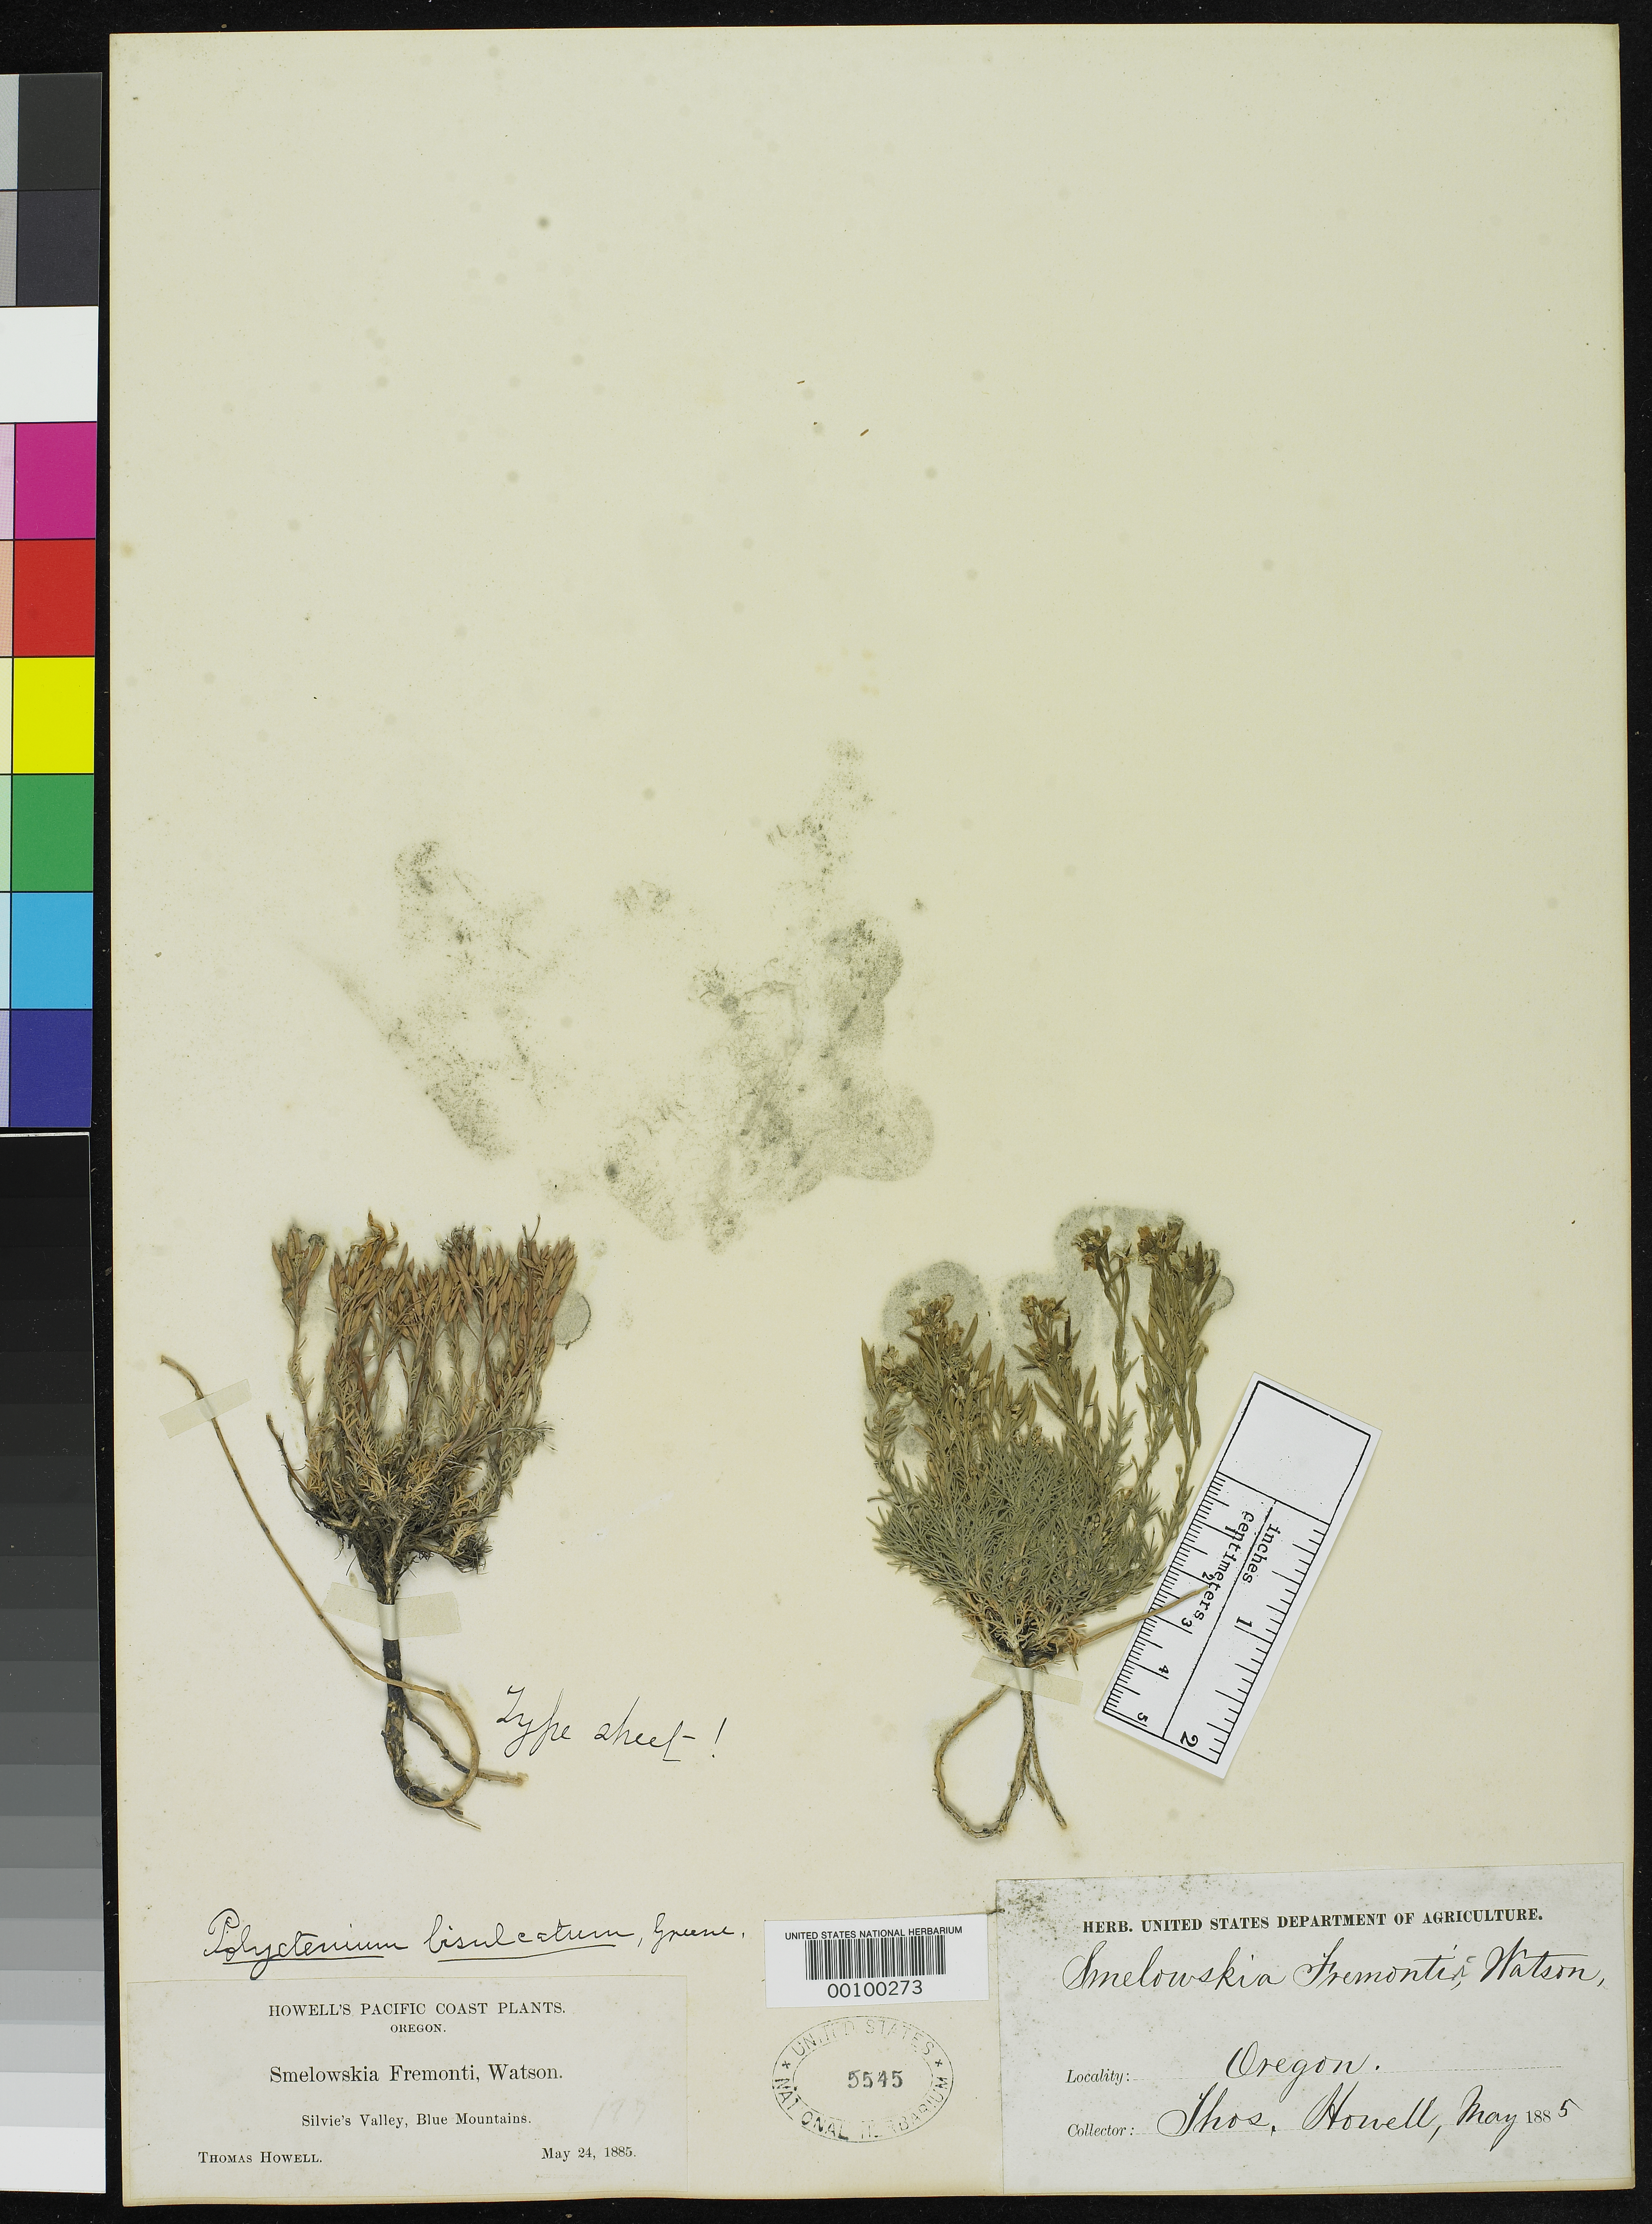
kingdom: Plantae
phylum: Tracheophyta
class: Magnoliopsida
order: Brassicales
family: Brassicaceae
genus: Polyctenium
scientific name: Polyctenium bisulcatum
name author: Greene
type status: Isotype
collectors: T. J. Howell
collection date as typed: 24 May 1885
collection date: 1885-05-24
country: United States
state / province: Oregon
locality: Blue Mountains, Silvies Valley.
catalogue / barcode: US 5545